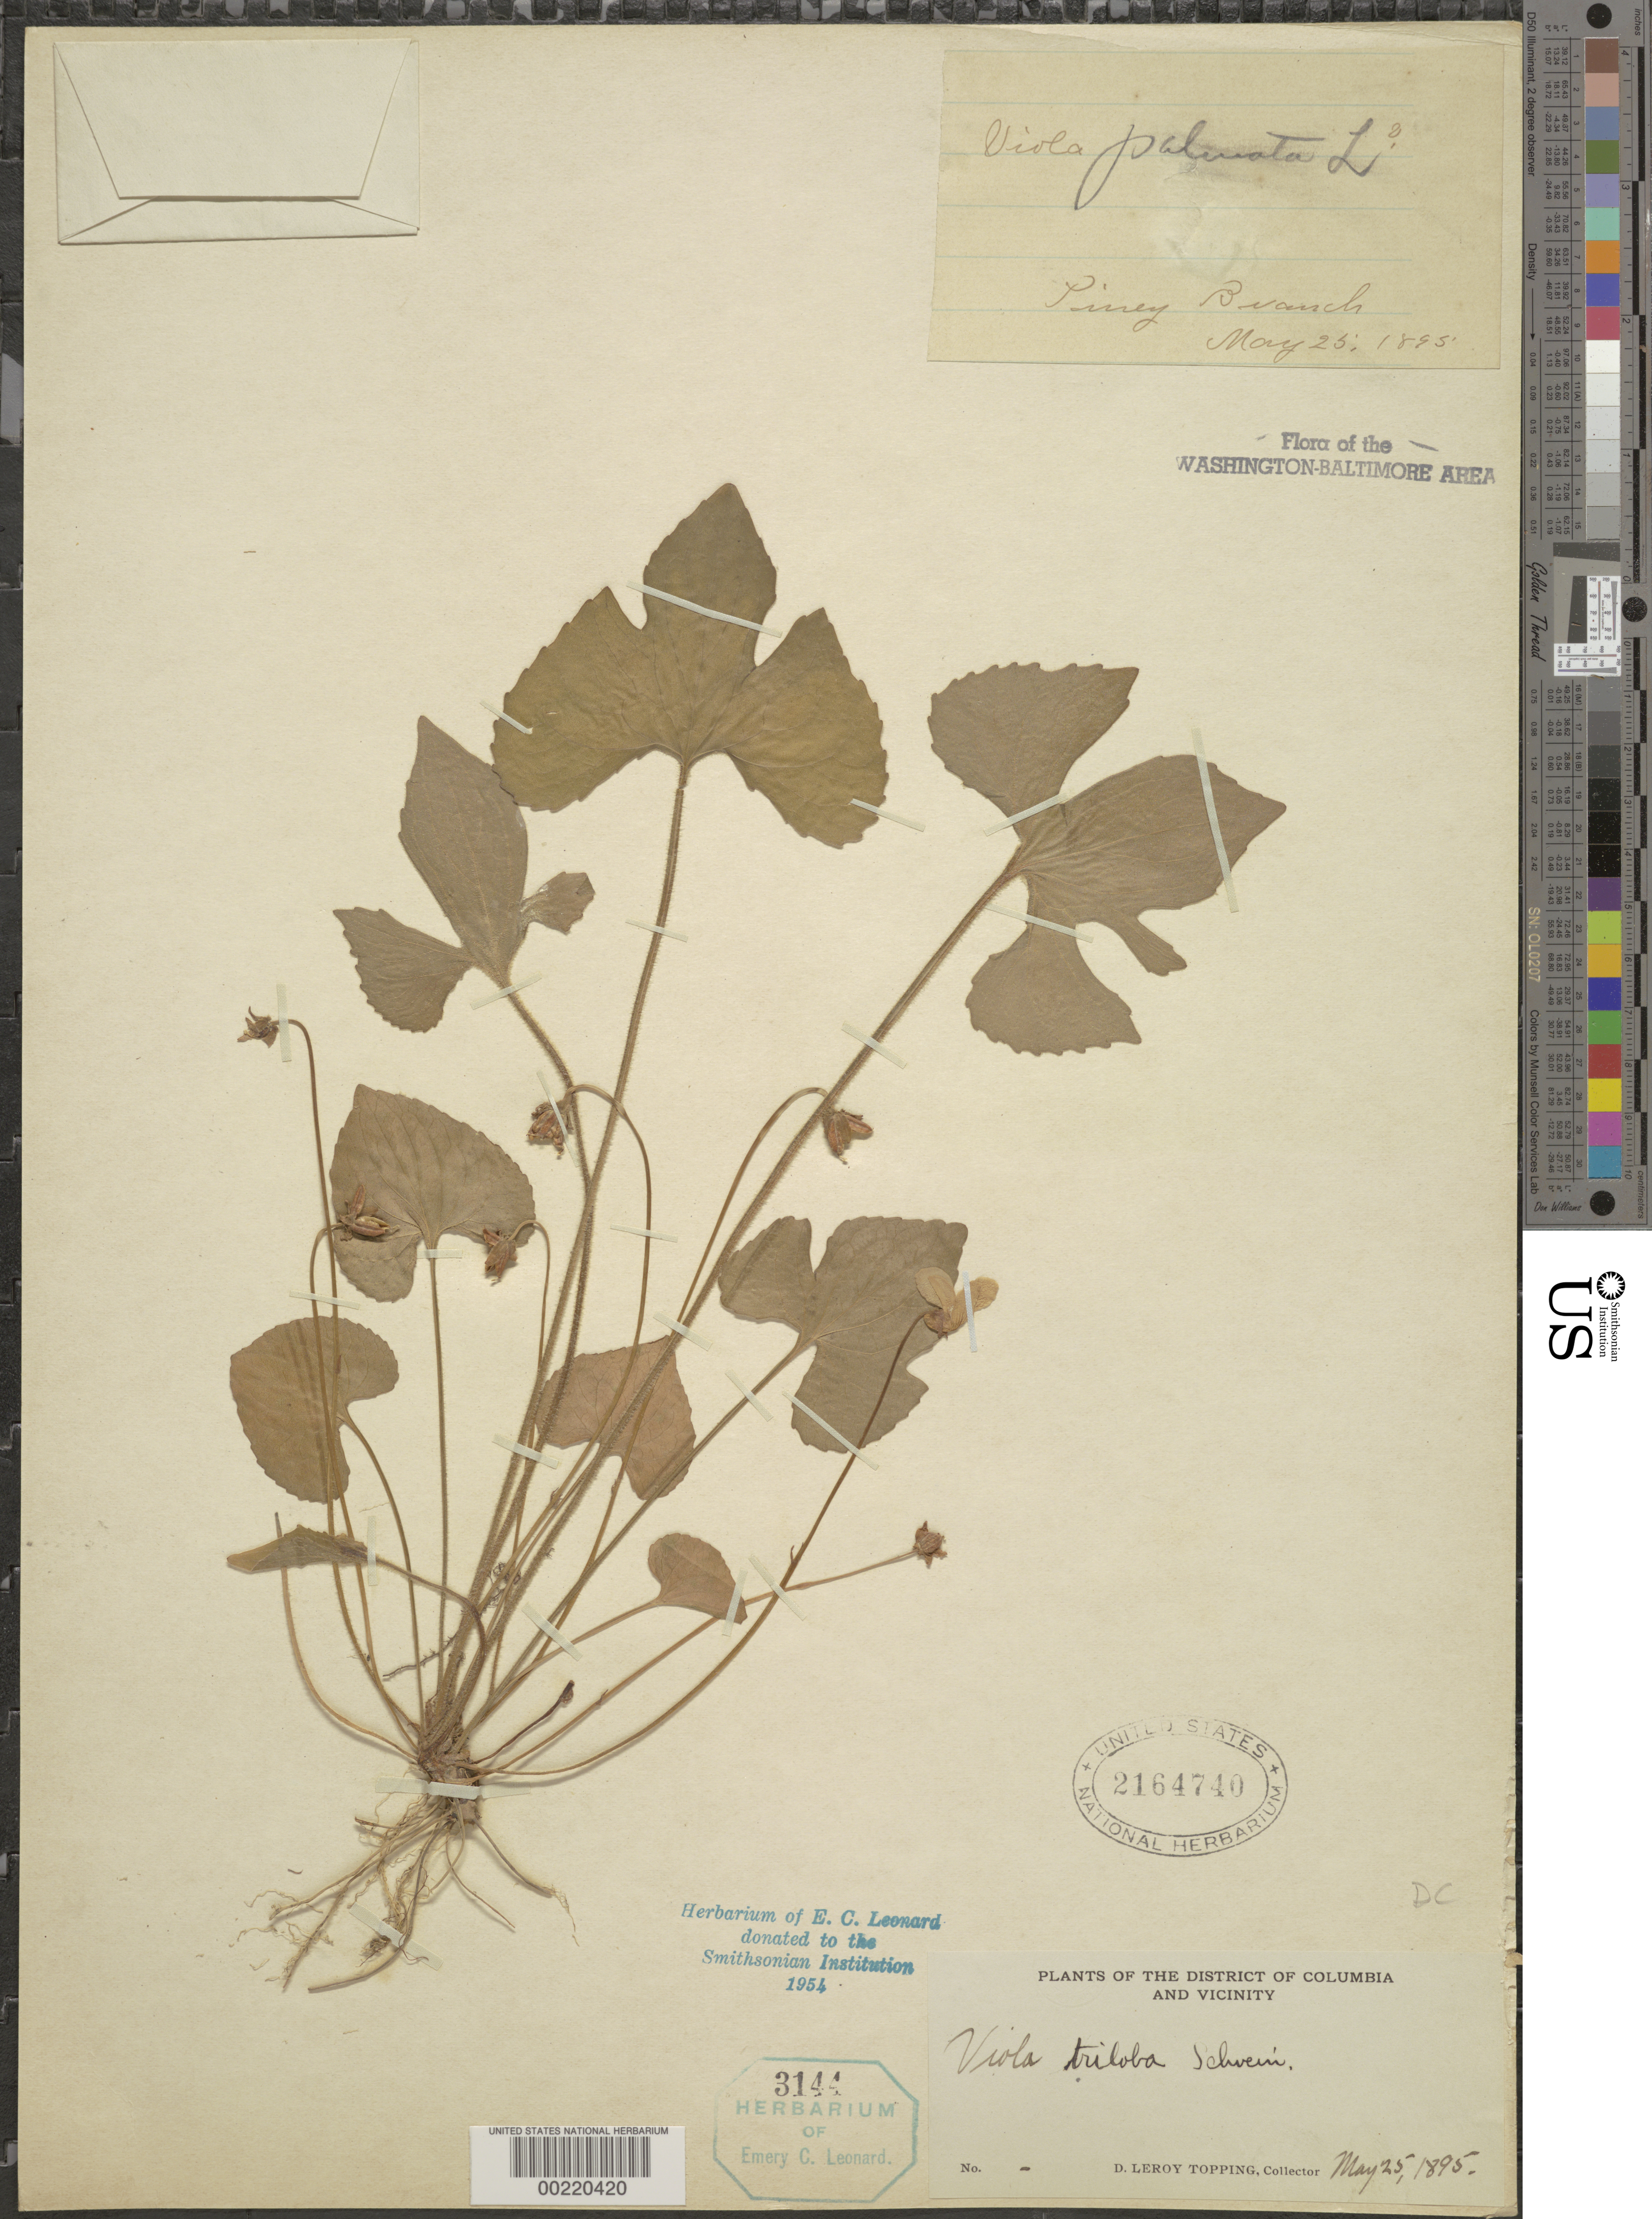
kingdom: Plantae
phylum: Tracheophyta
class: Magnoliopsida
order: Malpighiales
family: Violaceae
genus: Viola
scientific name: Viola palmata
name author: L.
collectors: D. L. Topping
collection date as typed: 25 May 1895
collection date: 1895-05-25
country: United States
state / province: District of Columbia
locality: Piney Branch Rock Creek Park and vicinity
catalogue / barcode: US 2164740